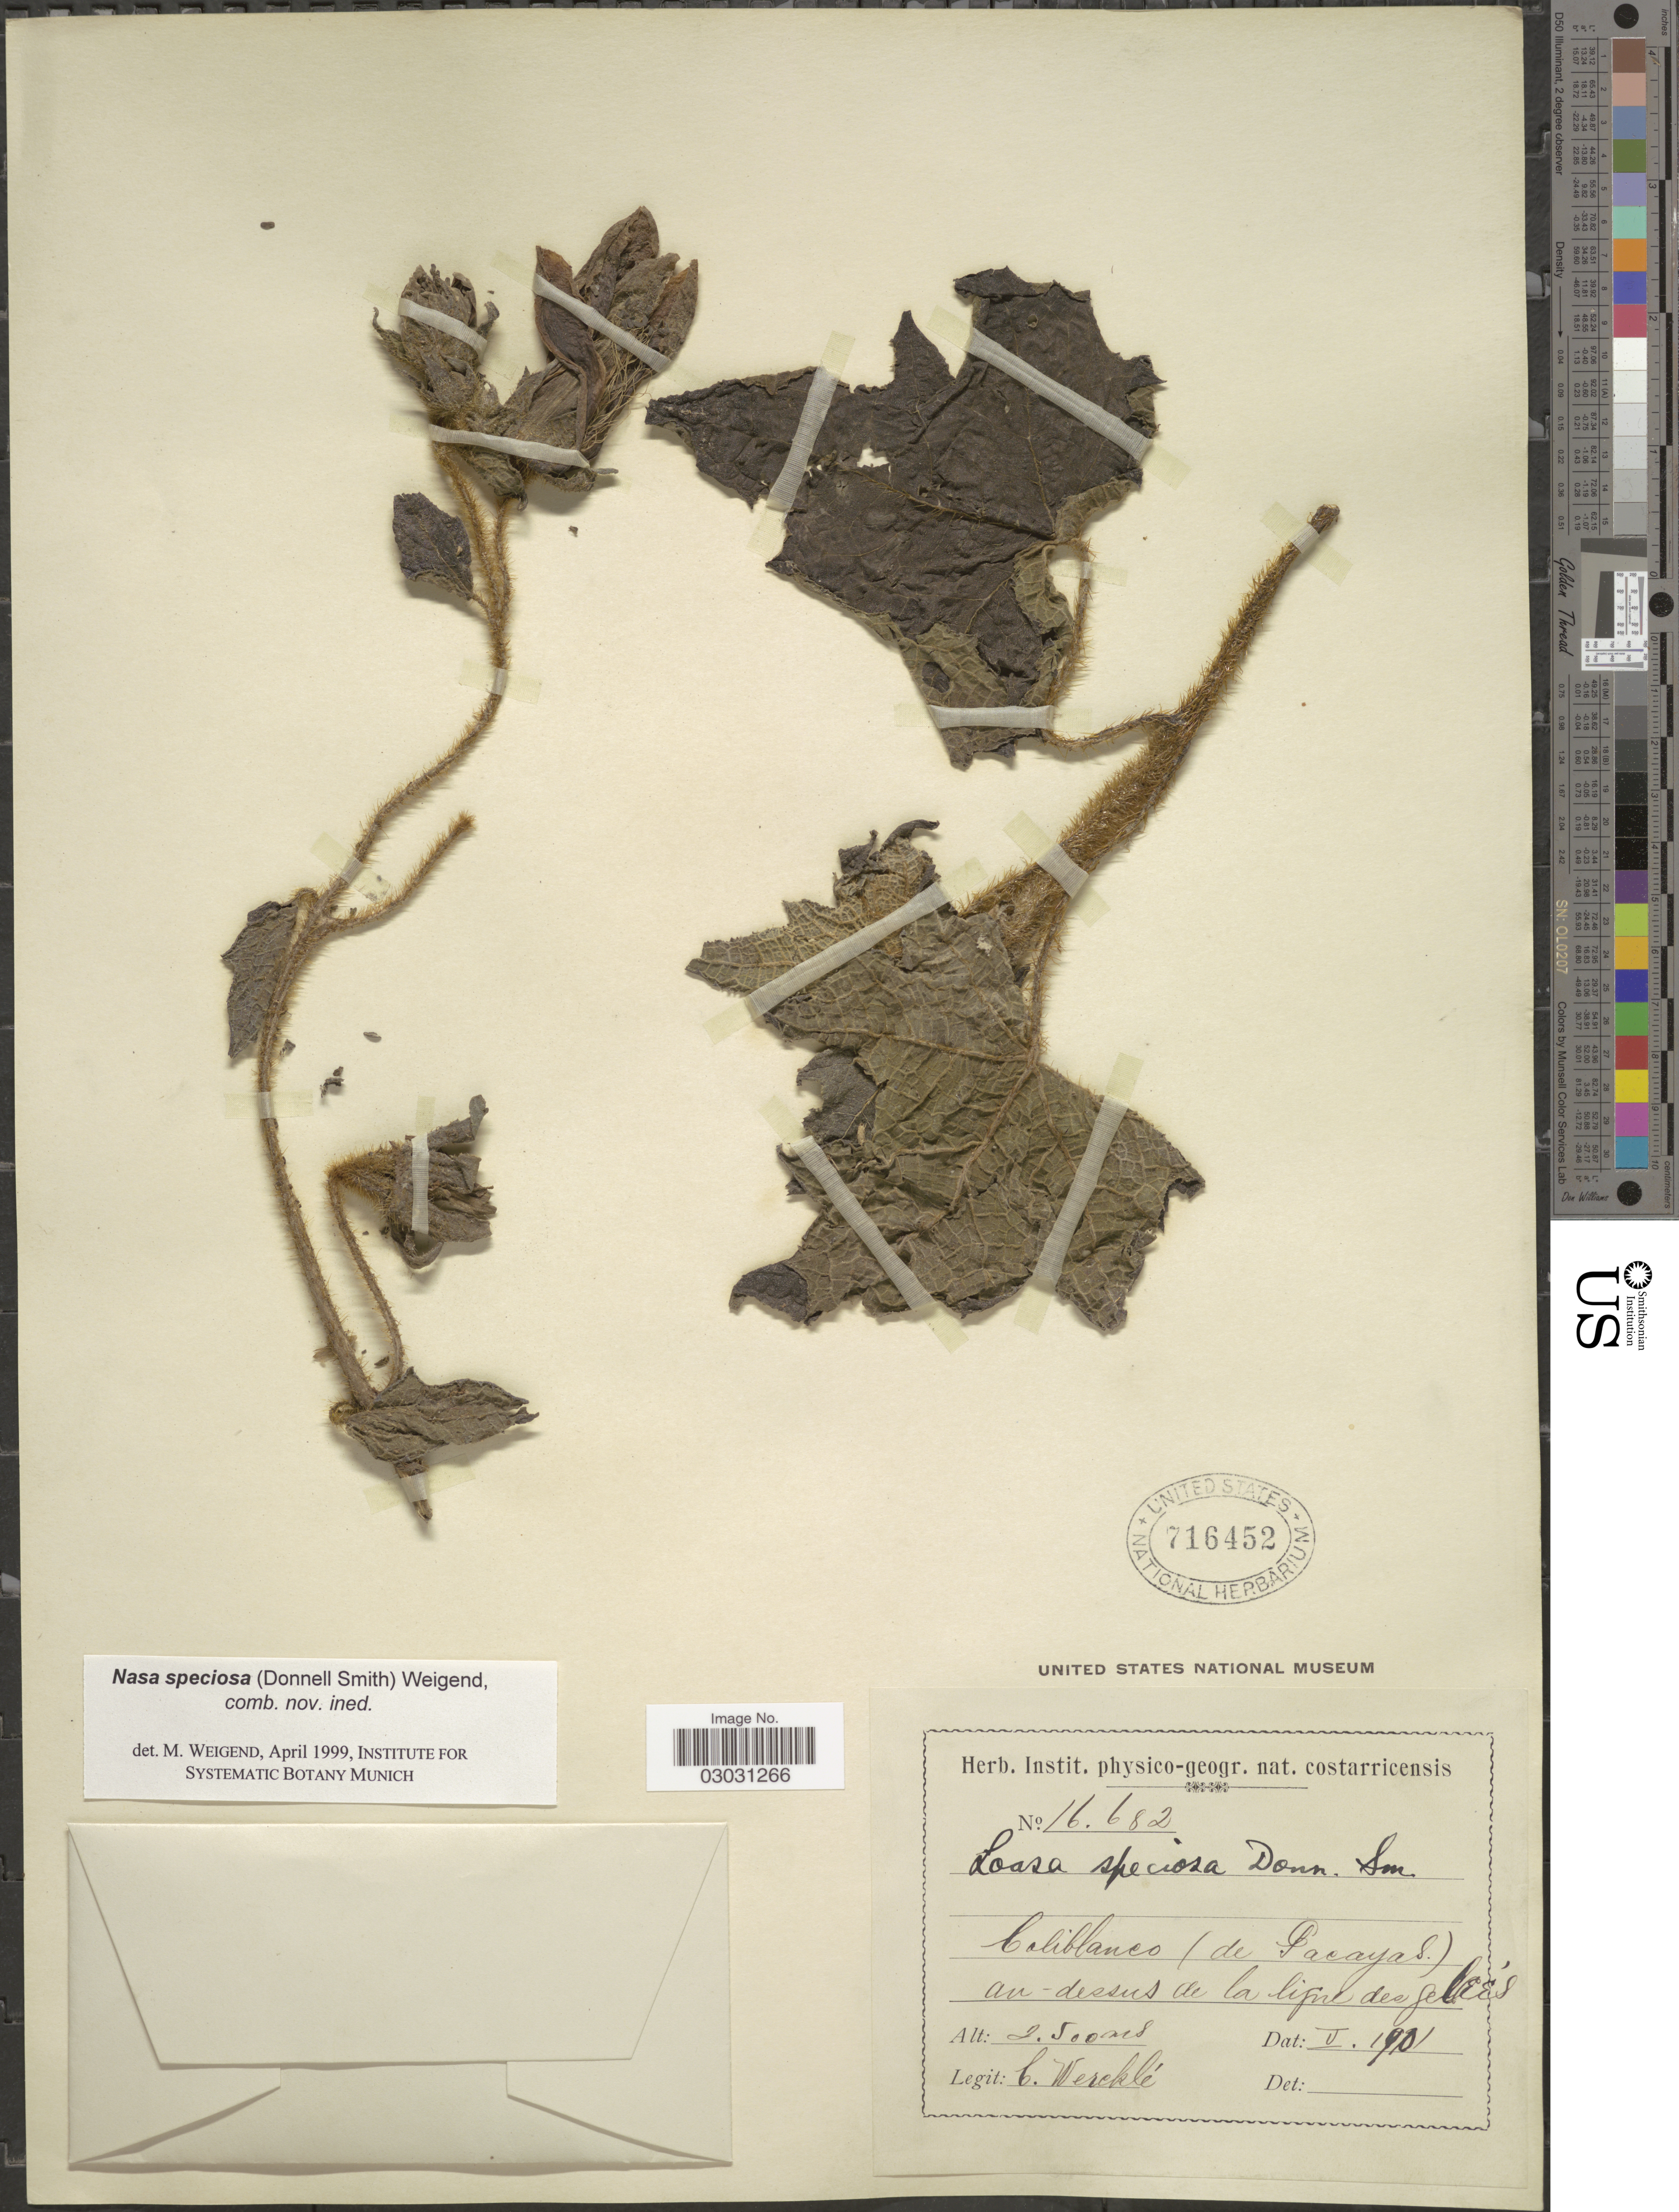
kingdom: Plantae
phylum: Tracheophyta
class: Magnoliopsida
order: Cornales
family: Loasaceae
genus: Nasa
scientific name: Nasa speciosa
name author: (Donn. Sm.) Weigend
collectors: C. Wercklé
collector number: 16682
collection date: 1901-05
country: Costa Rica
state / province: Cartago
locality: Coliblanco (de Pacayas) au-dessus de la ligne des gelées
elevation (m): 2500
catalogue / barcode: US 716452